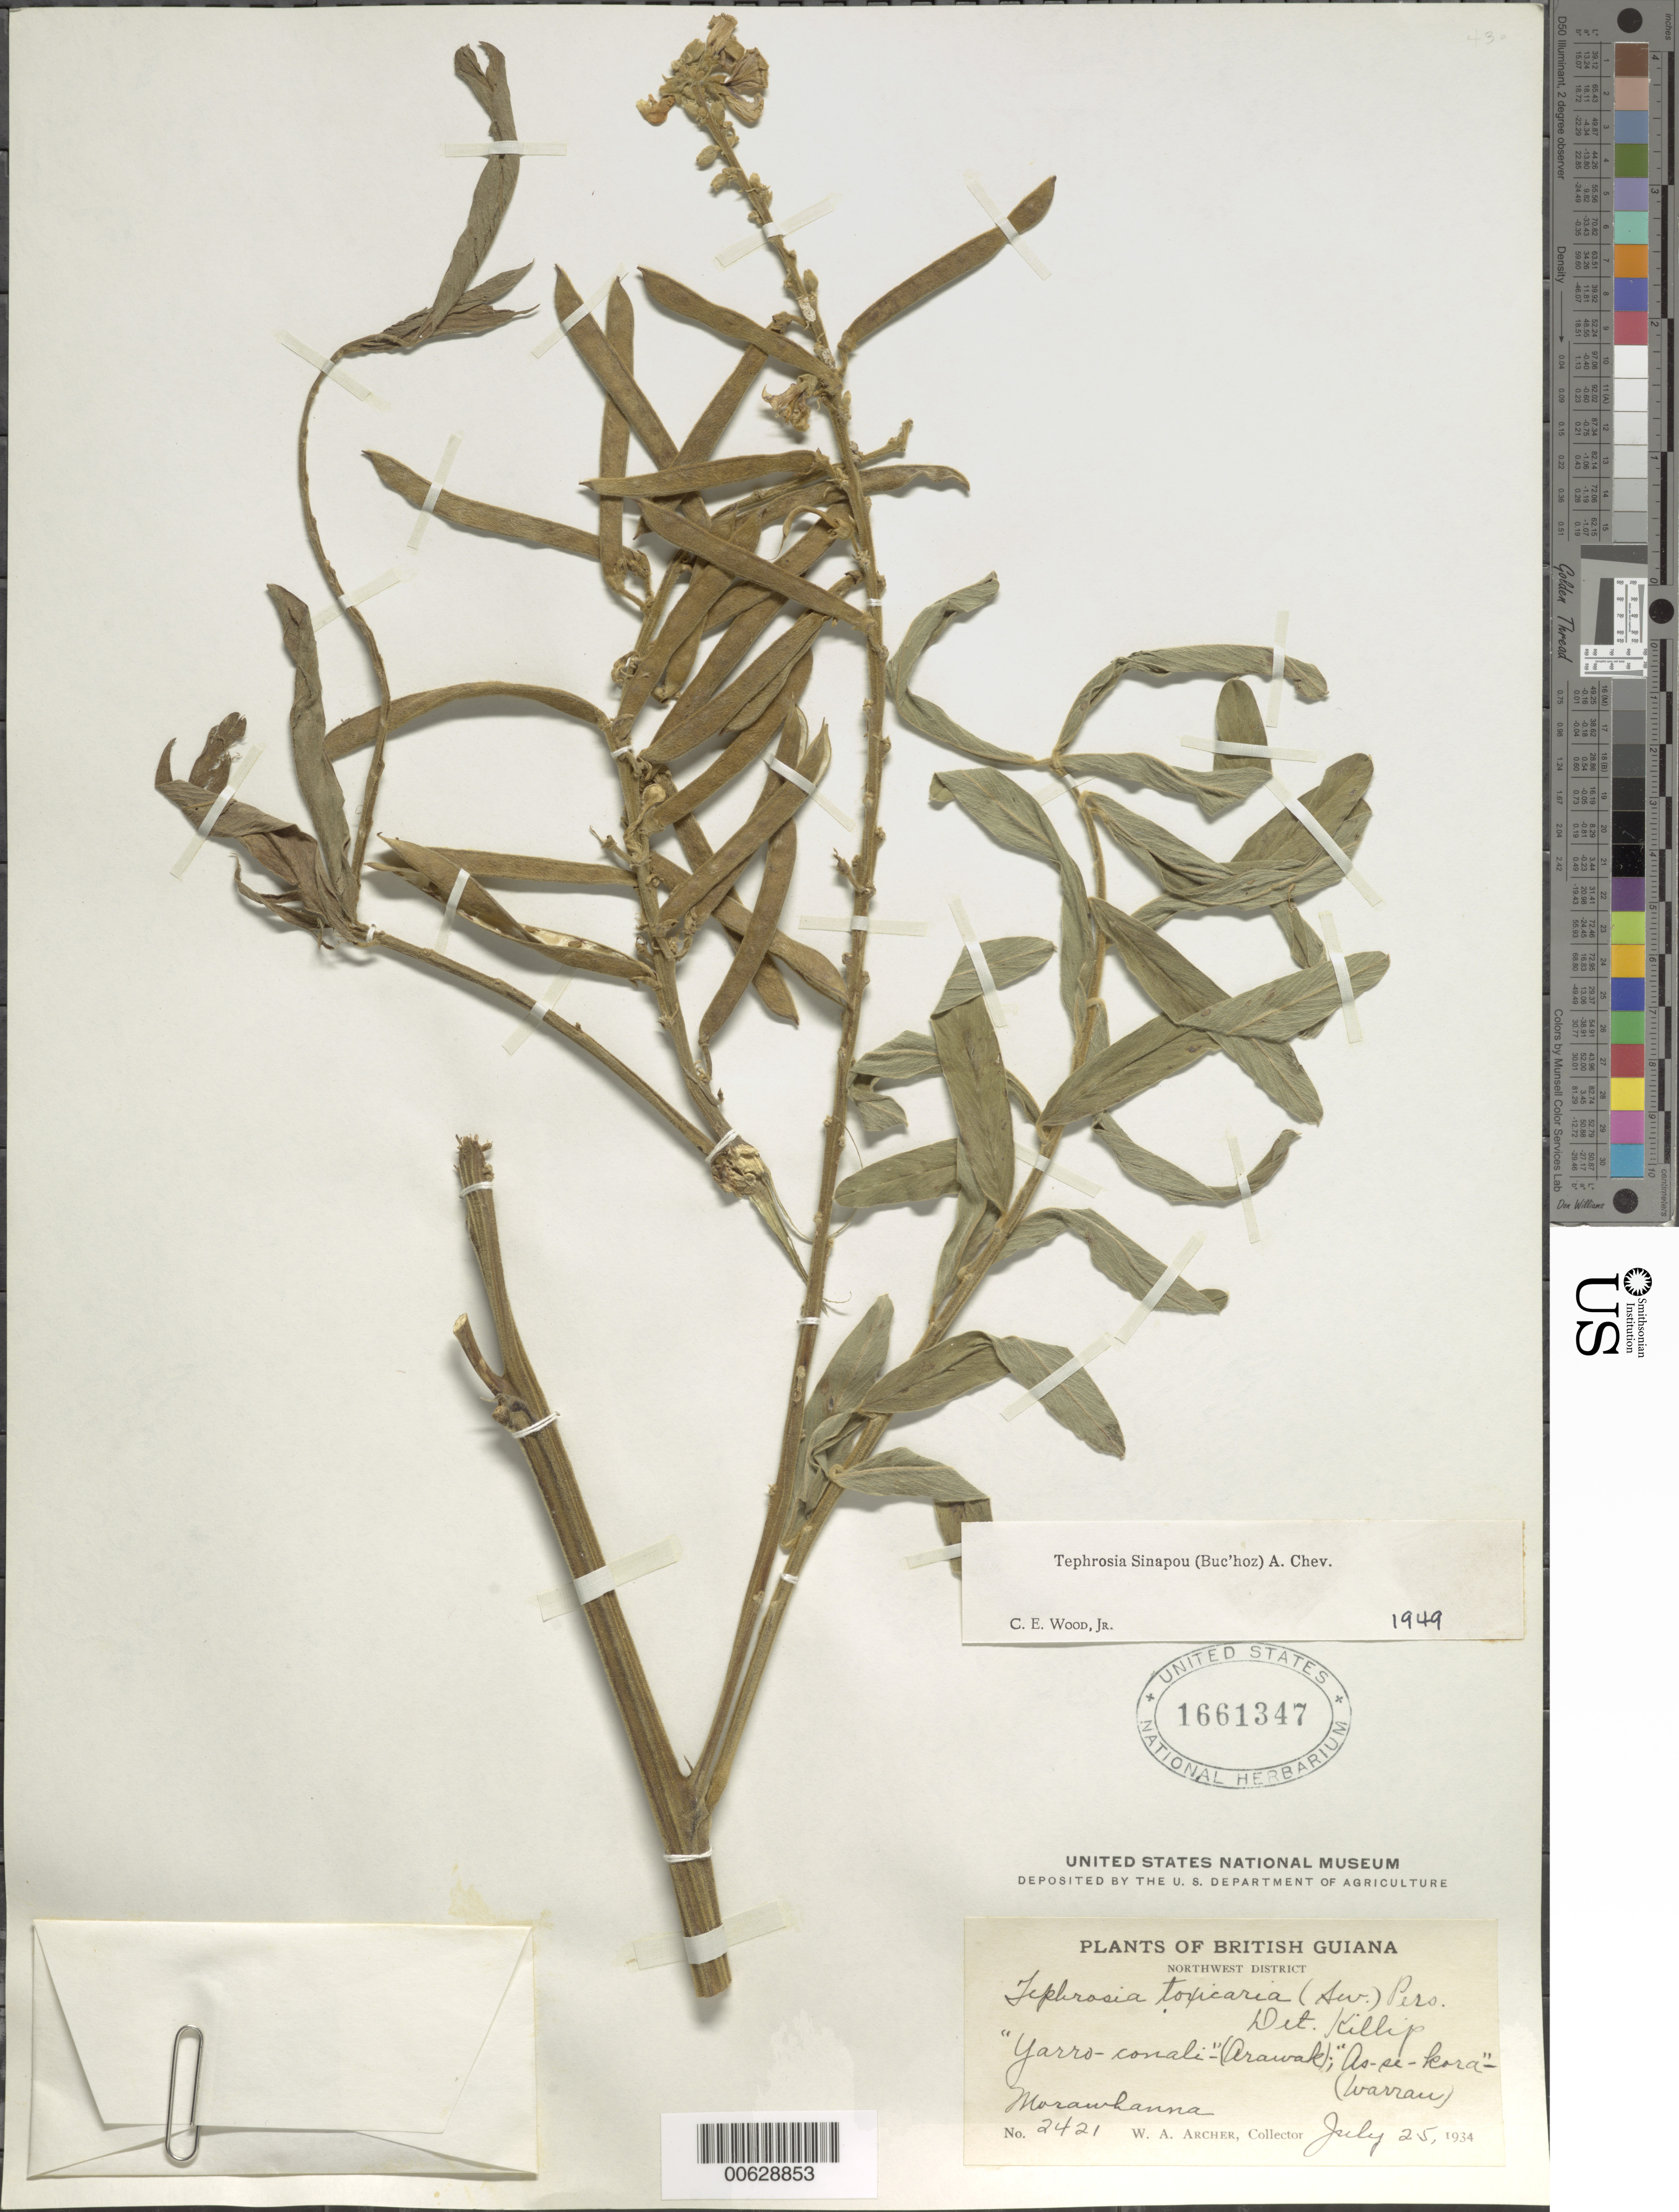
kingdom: Plantae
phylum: Tracheophyta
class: Magnoliopsida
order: Fabales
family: Fabaceae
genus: Tephrosia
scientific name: Tephrosia sinapou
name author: (Buc'hoz) A. Chev.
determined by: Wood, C. E., Jr.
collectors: W. A. Archer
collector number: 2421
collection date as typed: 25-Jul-34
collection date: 1934-07-25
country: Guyana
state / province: Barima-Waini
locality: Morawhanna, NW Dist.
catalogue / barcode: US 1661347